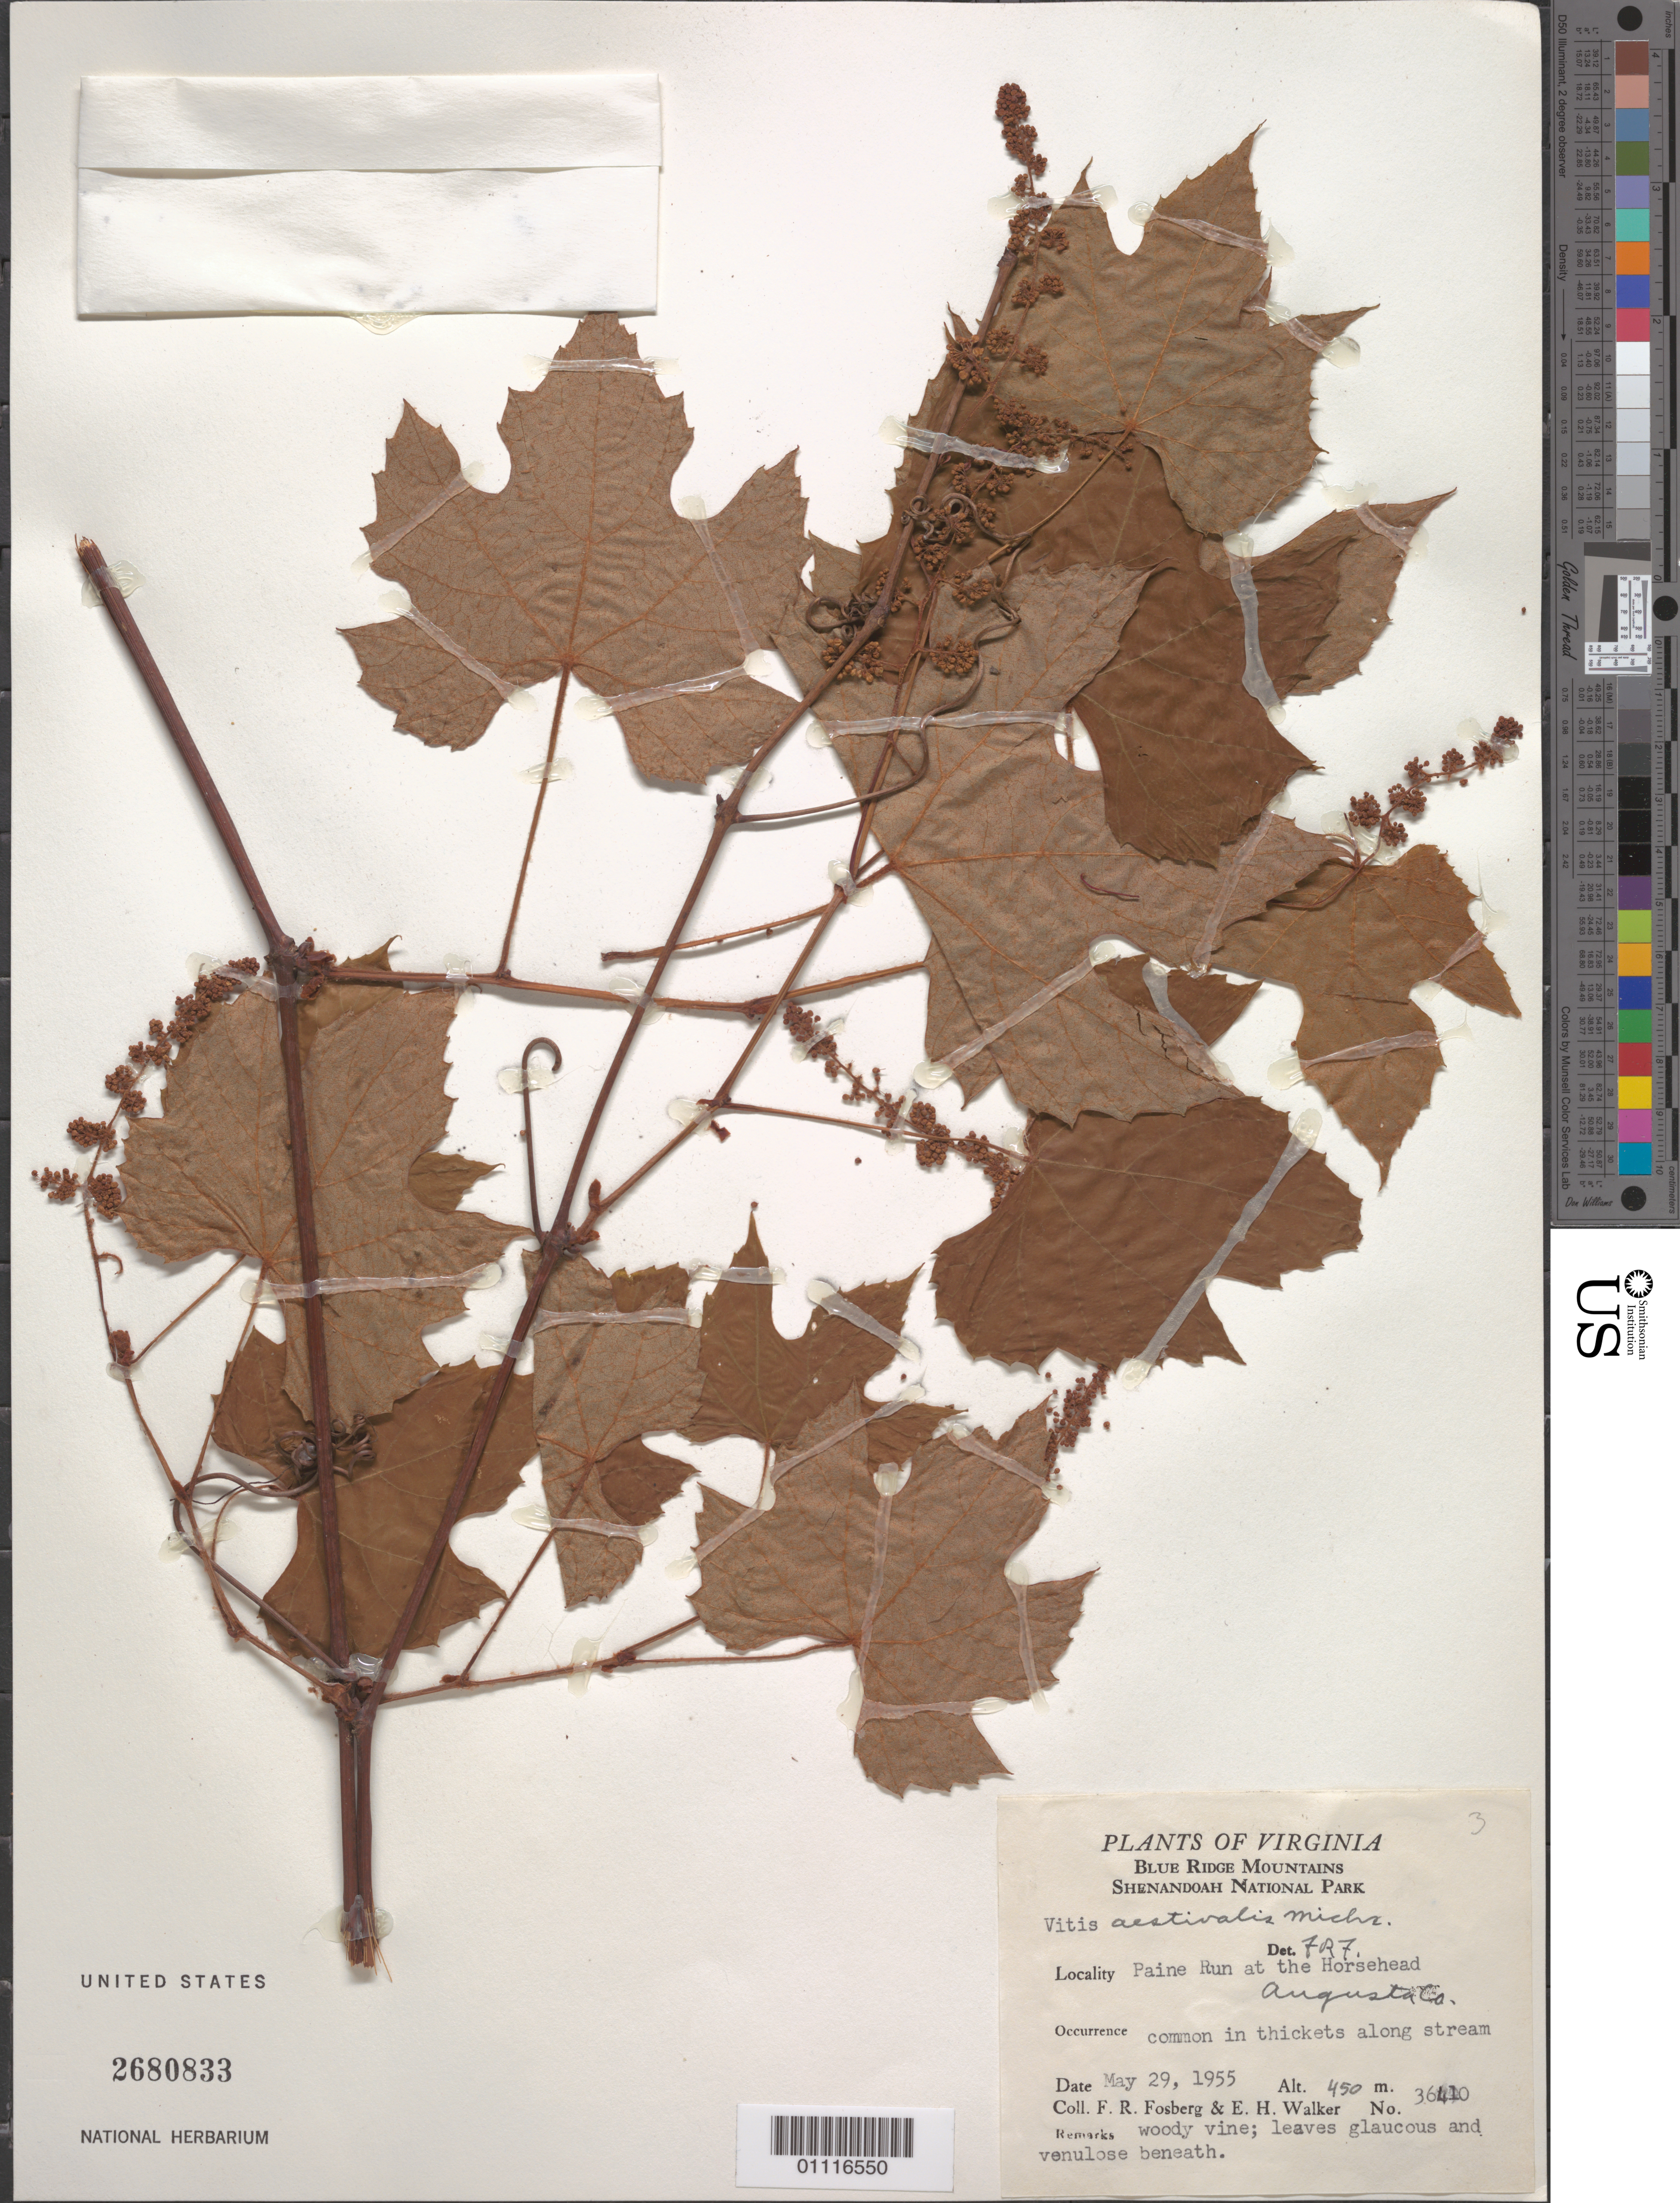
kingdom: Plantae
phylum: Tracheophyta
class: Magnoliopsida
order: Vitales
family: Vitaceae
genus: Vitis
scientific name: Vitis aestivalis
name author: Michx.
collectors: F. R. Fosberg & E. H. Walker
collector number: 36410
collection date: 1955-05-29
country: United States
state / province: Virginia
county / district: Augusta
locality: Blue Ridge Mountains, Shenandoah National Park, Paine Run at the Horsehead.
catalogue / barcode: US 2680833